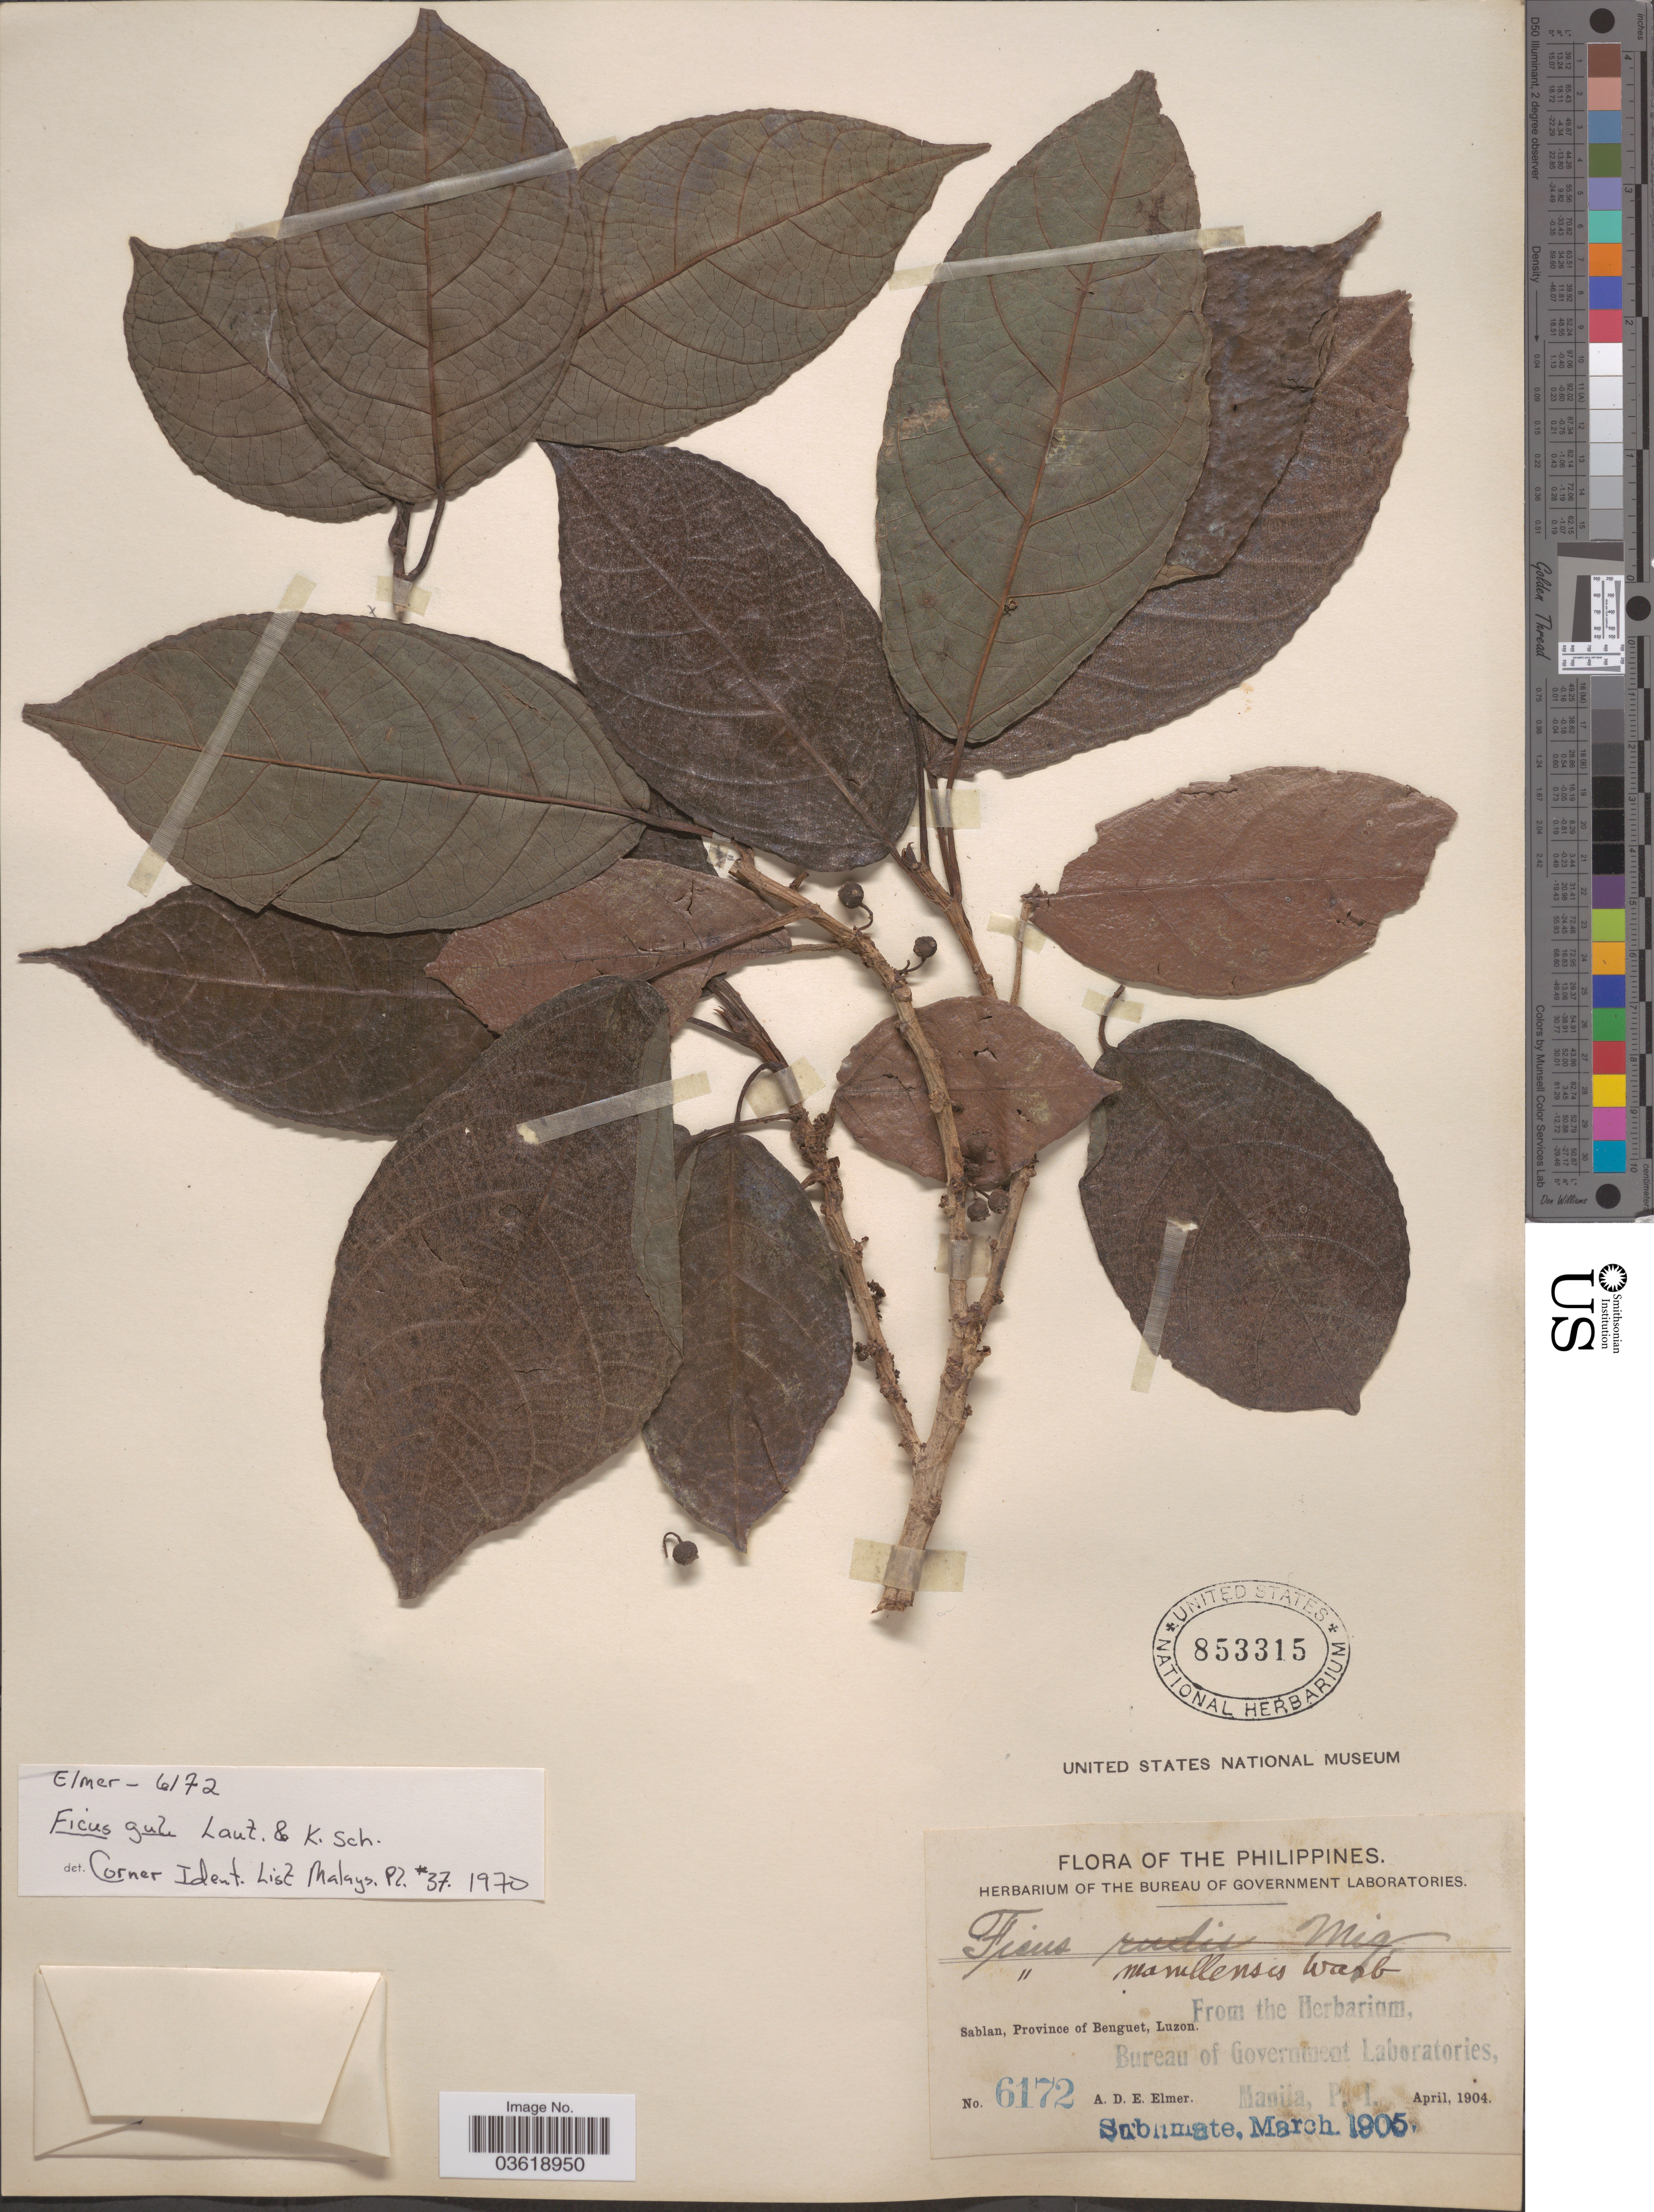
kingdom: Plantae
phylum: Tracheophyta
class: Magnoliopsida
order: Rosales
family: Moraceae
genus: Ficus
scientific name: Ficus gul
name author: Lauterb. & K. Schum.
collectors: A. D. E. Elmer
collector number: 6172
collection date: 1904-04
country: Philippines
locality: Sablan, Province of Benguet, Luzon.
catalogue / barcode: US 853315